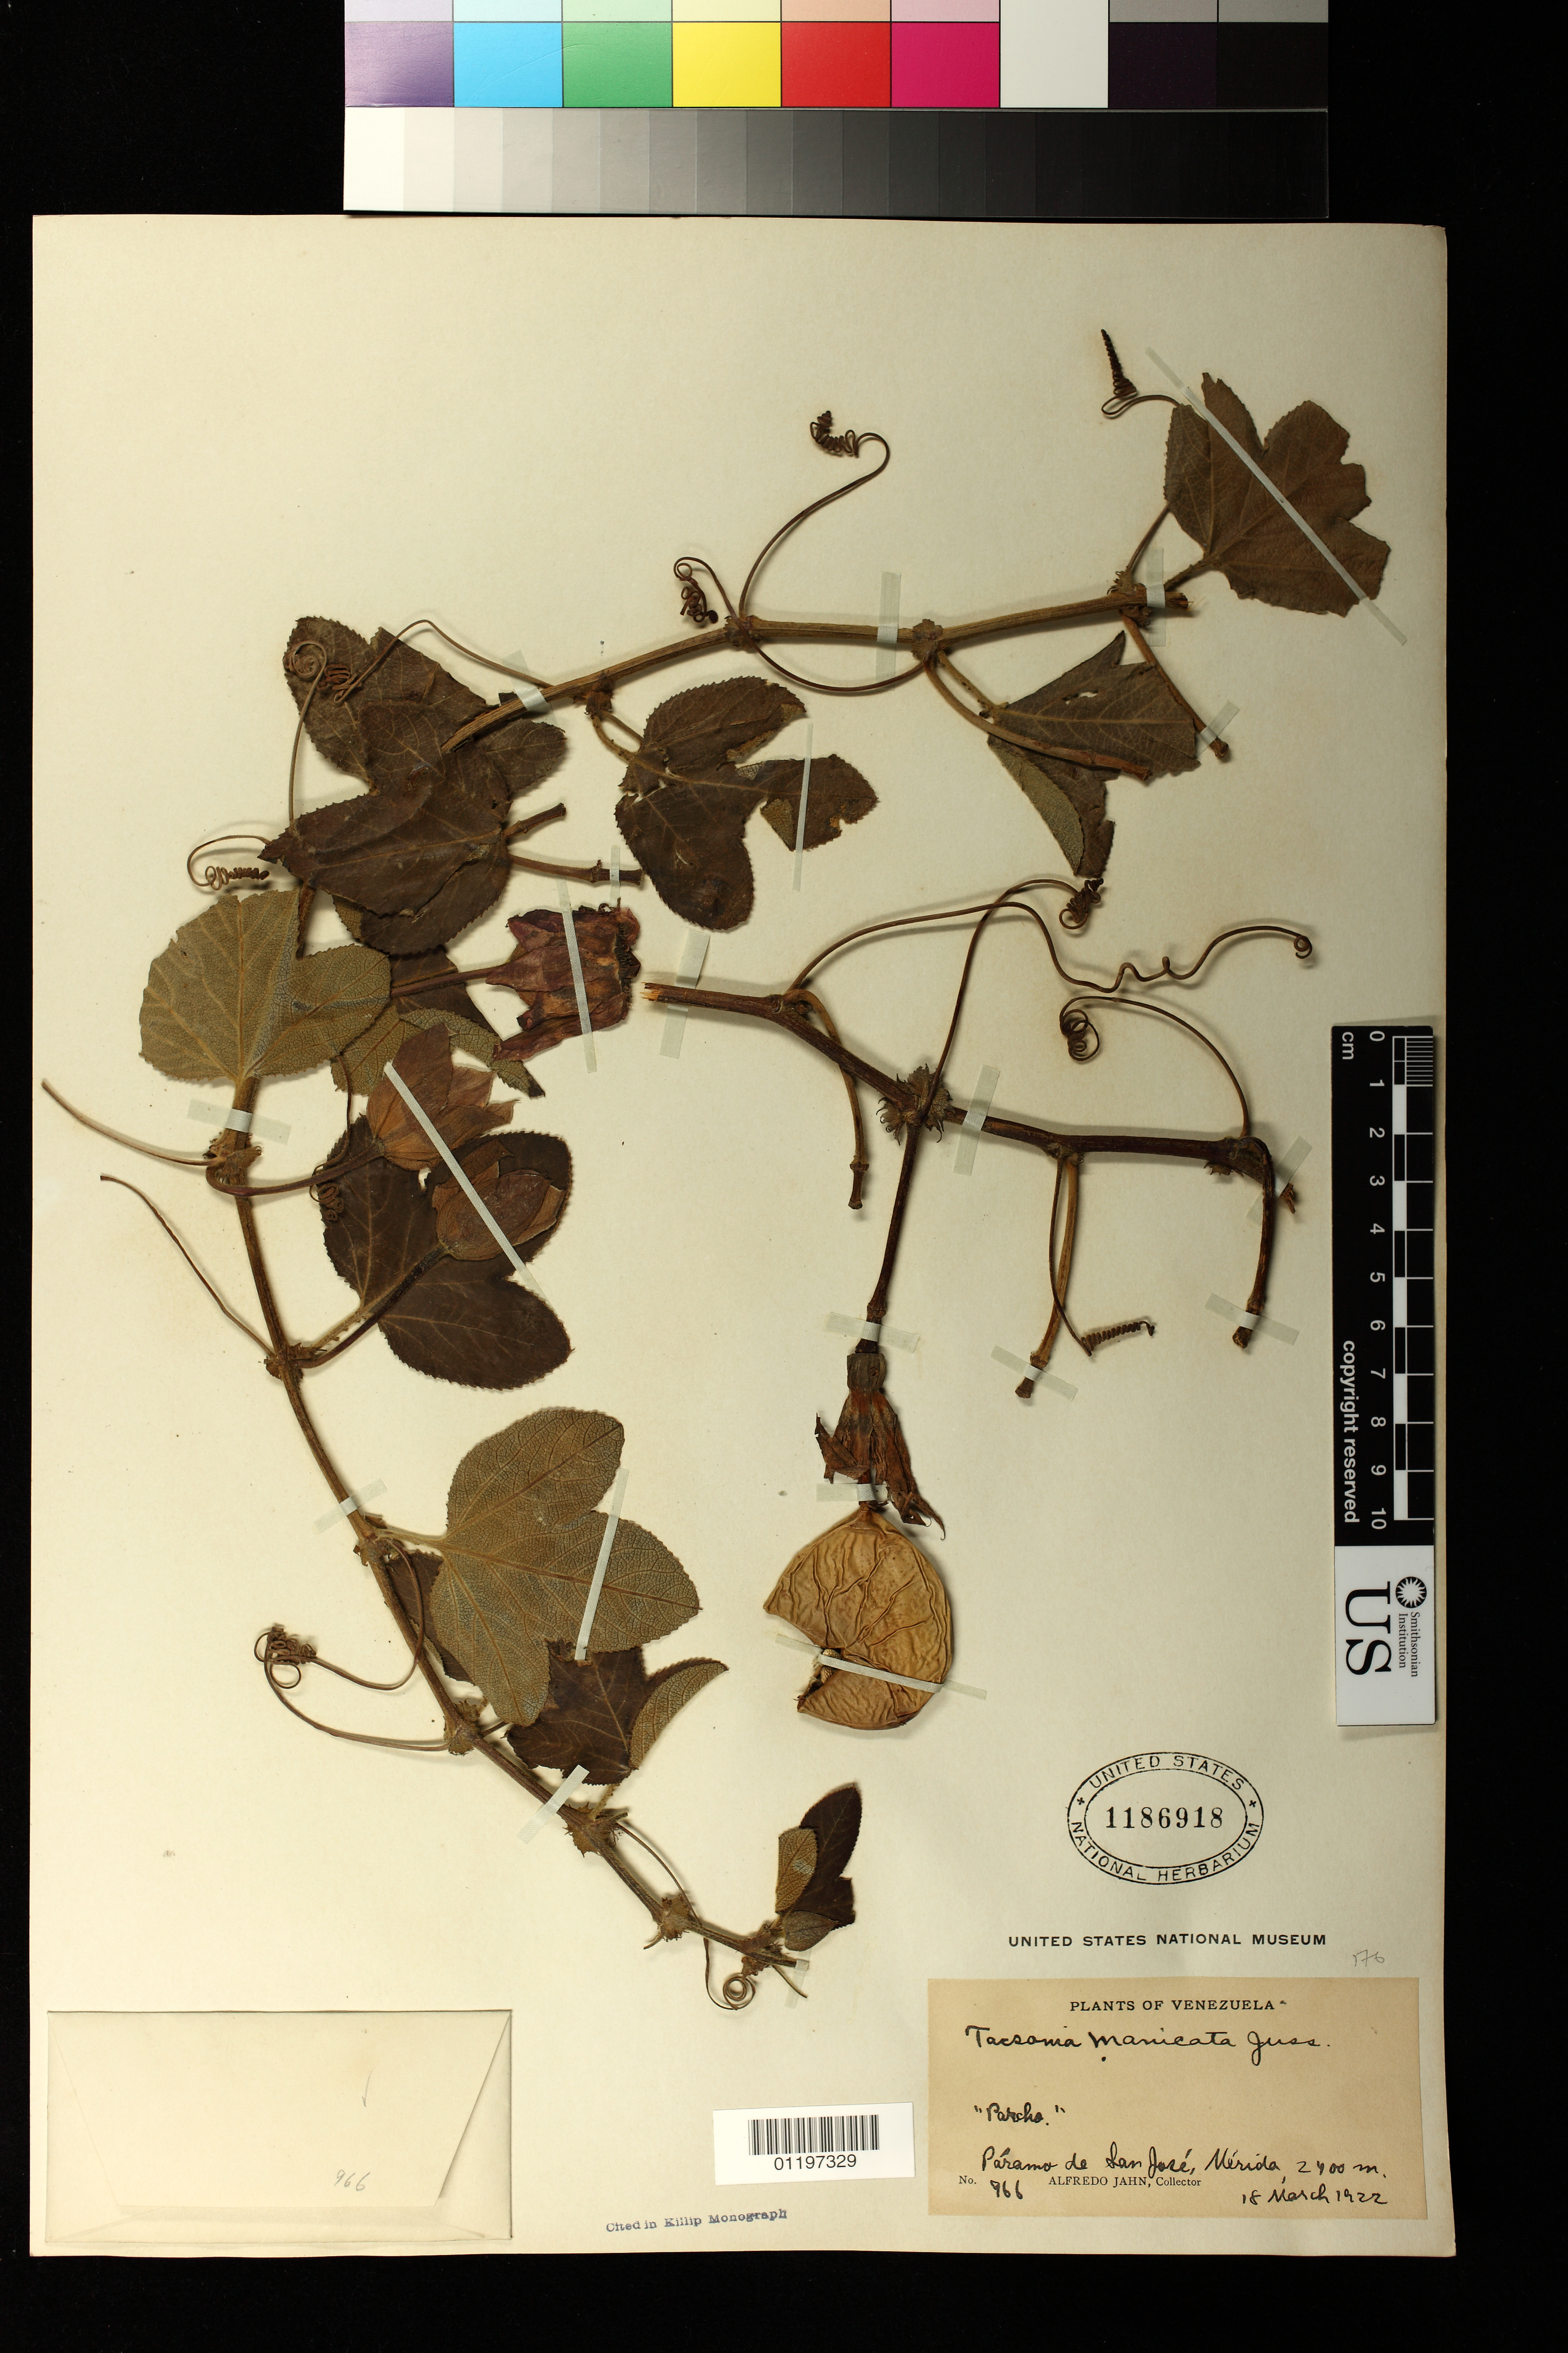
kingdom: Plantae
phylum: Tracheophyta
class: Magnoliopsida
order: Malpighiales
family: Passifloraceae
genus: Passiflora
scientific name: Passiflora manicata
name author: (Juss.) Pers.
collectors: A. Jahn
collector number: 966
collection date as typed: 18 Mar 1922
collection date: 1922-03-18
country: Venezuela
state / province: Mérida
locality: Páramo de San Jose, Merida.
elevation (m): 2400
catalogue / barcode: US 1186918